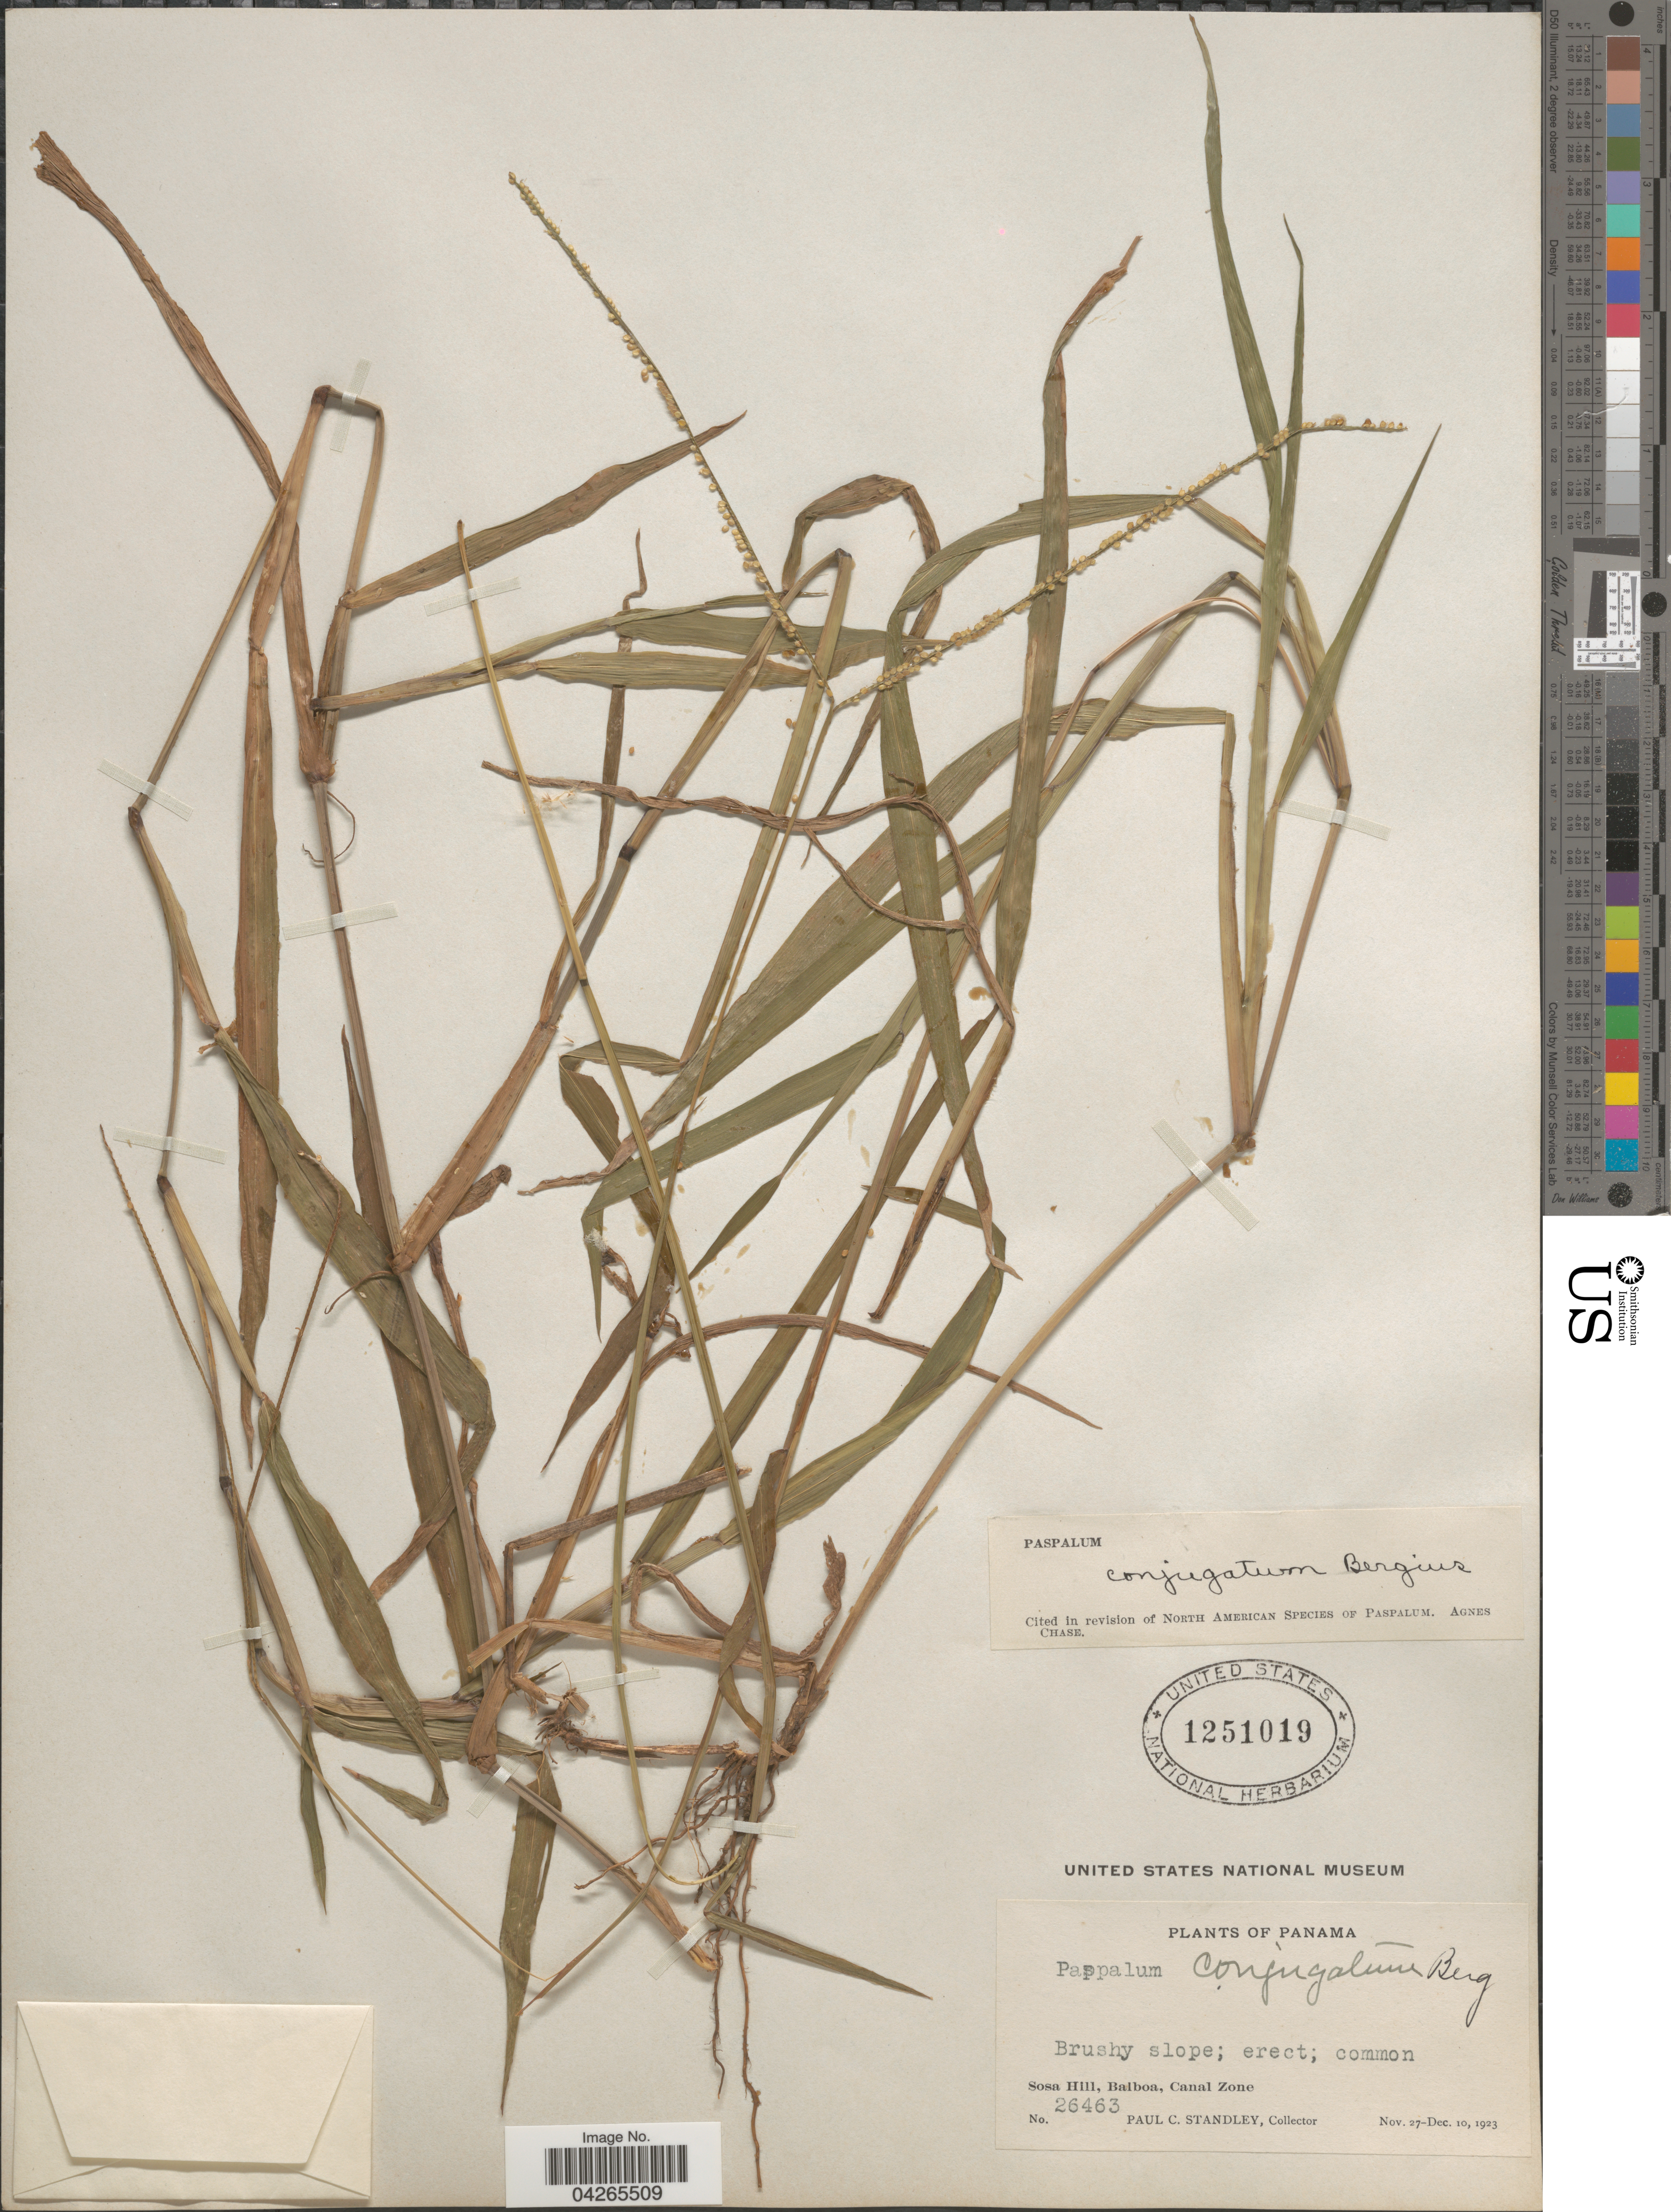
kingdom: Plantae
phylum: Tracheophyta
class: Liliopsida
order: Poales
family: Poaceae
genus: Paspalum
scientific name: Paspalum conjugatum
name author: P.J. Bergius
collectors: P. C. Standley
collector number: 26463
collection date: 1923-11-27/1923-12-10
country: Panama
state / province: Colón / Panamá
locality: Sosa Hill, Balbosa, Canal Zone.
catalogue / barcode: US 1251019